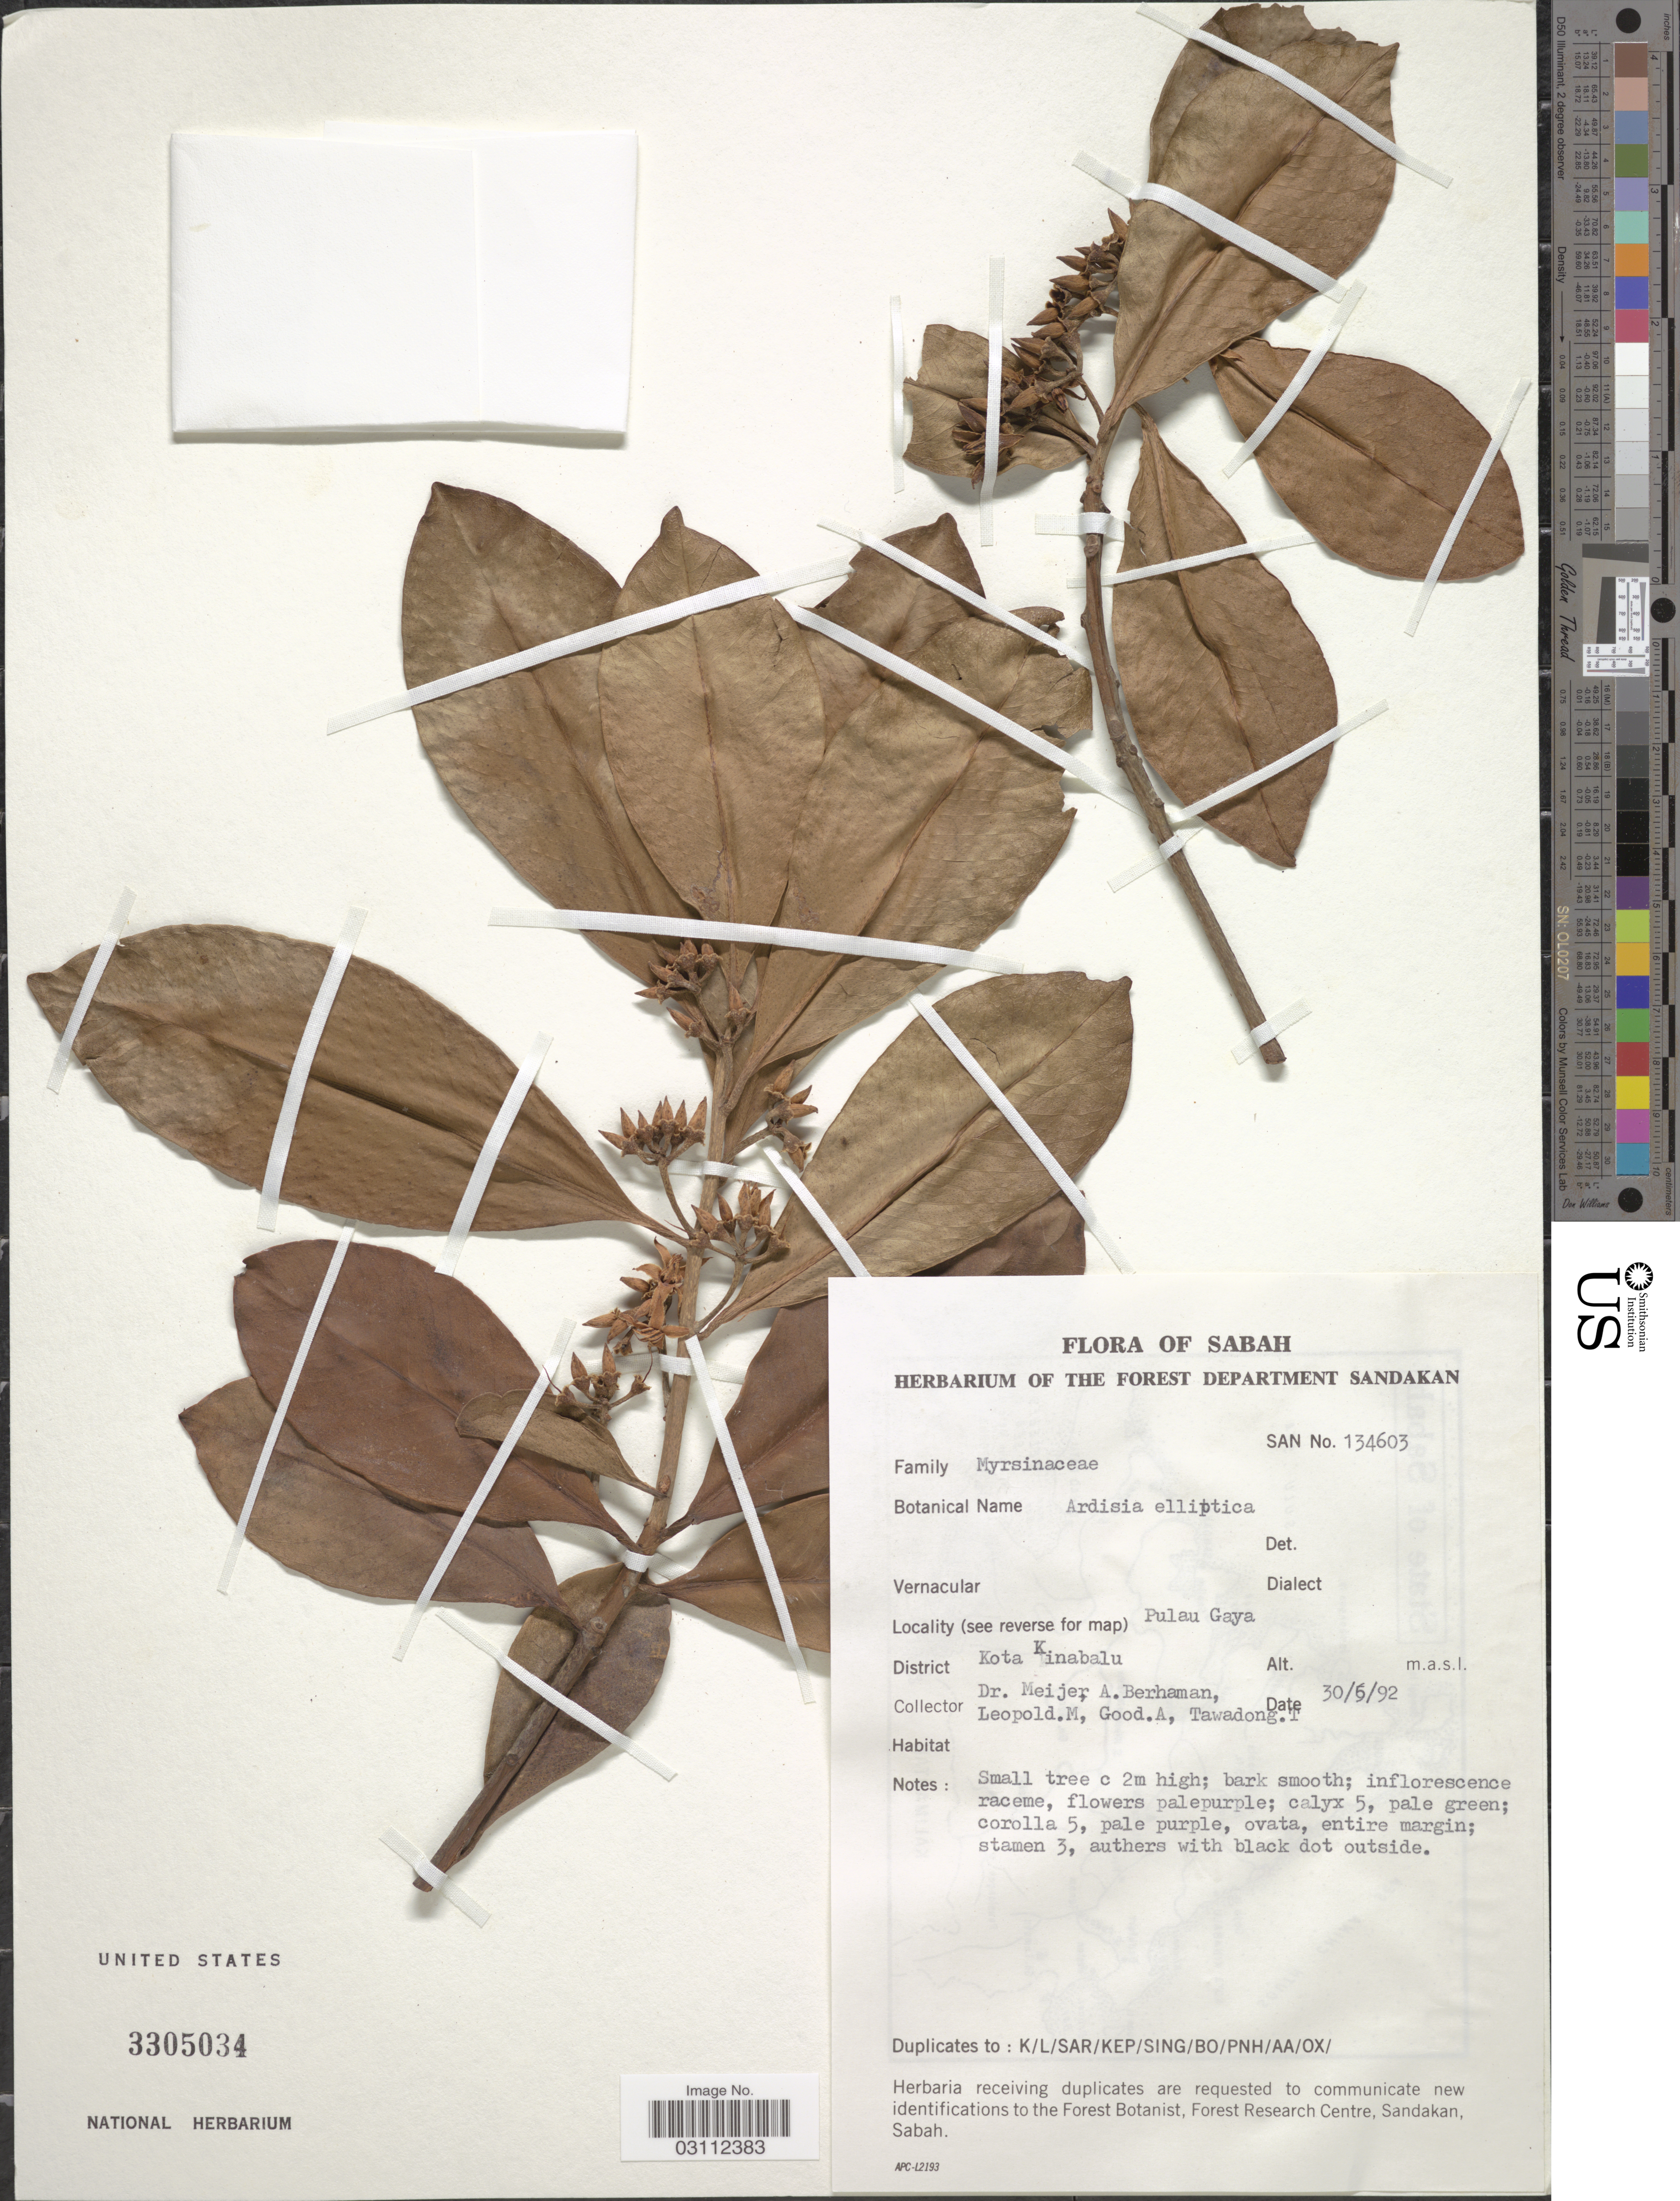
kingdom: Plantae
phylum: Tracheophyta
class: Magnoliopsida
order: Ericales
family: Primulaceae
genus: Ardisia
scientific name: Ardisia elliptica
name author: Thunb.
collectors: -- Meijer, A. Berhaman, M. Leopold, A. Good & T. Tawadong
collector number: SAN134603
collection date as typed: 30/5/92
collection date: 1992-05-30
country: Malaysia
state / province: Sabah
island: Borneo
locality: Pulau Gaya. District Kota Kinabalu.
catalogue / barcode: US 3305034